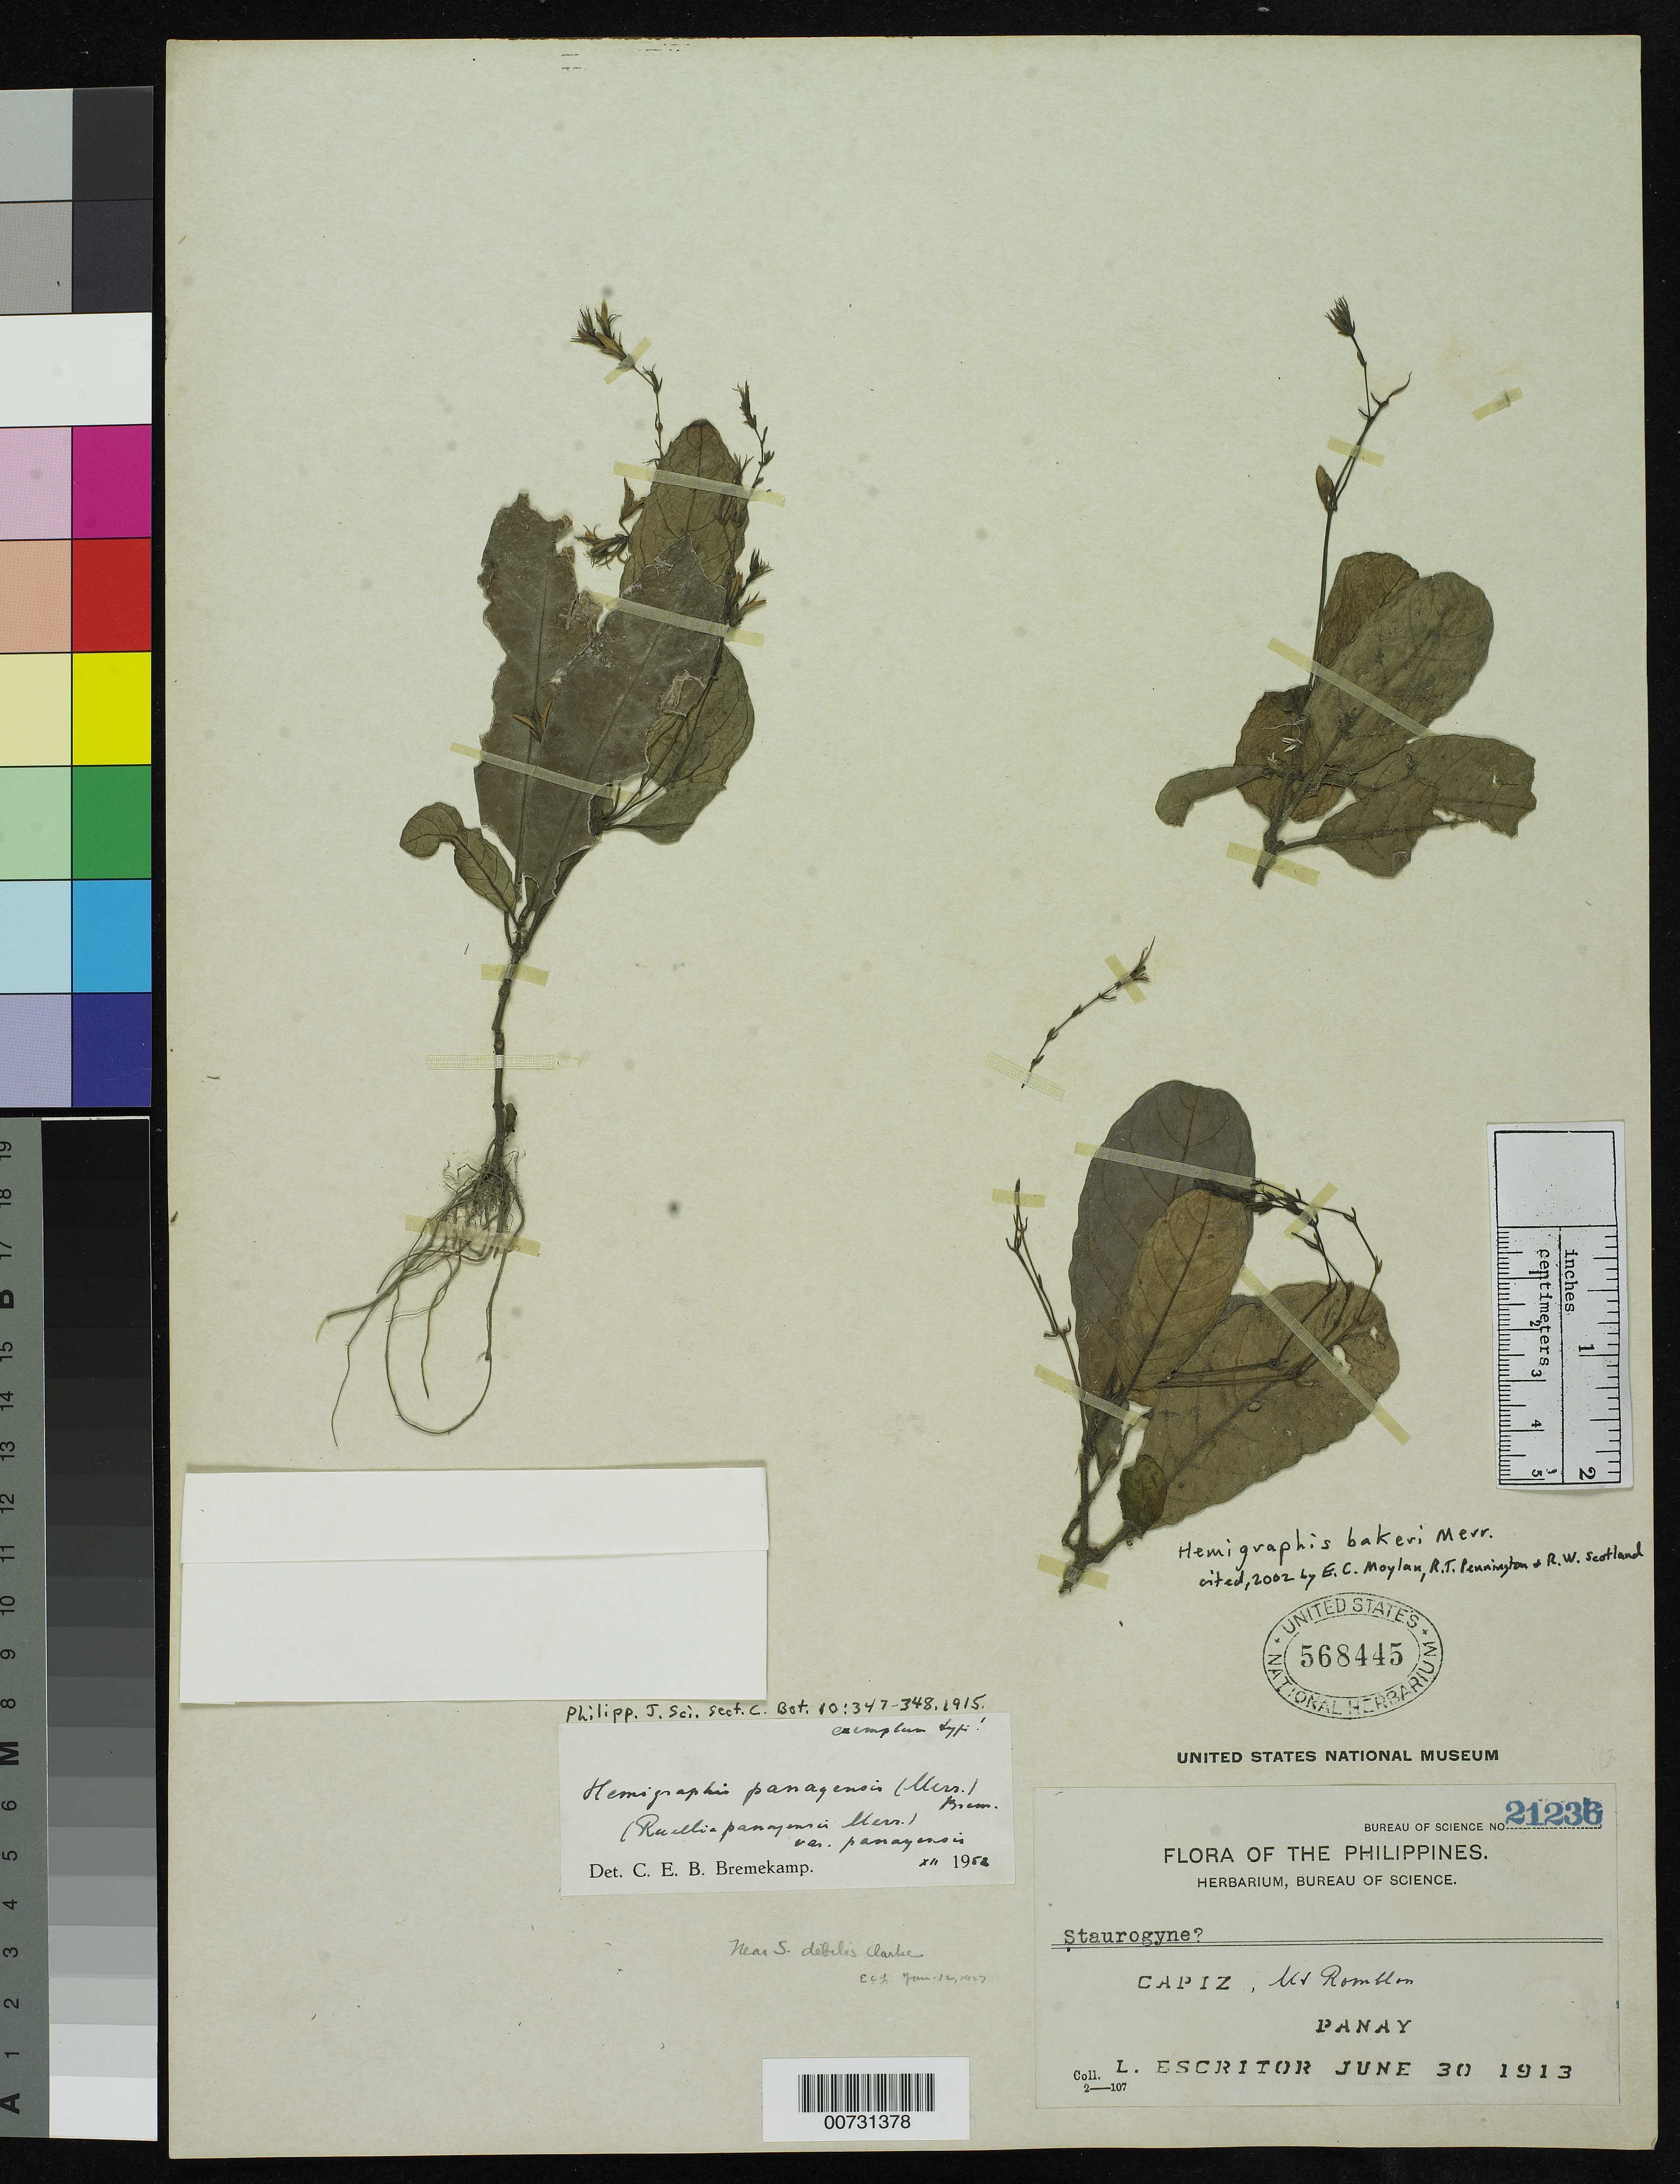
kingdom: Plantae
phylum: Tracheophyta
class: Magnoliopsida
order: Lamiales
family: Acanthaceae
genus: Ruellia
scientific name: Ruellia panayensis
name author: Merr.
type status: Isotype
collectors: L. Escritor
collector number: Bur. Sci. 21236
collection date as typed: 30 Jun 1913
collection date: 1913-06-30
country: Philippines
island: Panay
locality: Capiz, Mt. Romblon, Panay.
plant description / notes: Cited 2002 by E.C. Moylan, R.T. Pennington & R.W. Scotland.; Specimen more likely from island of Romblon, acc. to protologue.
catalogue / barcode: US 568445